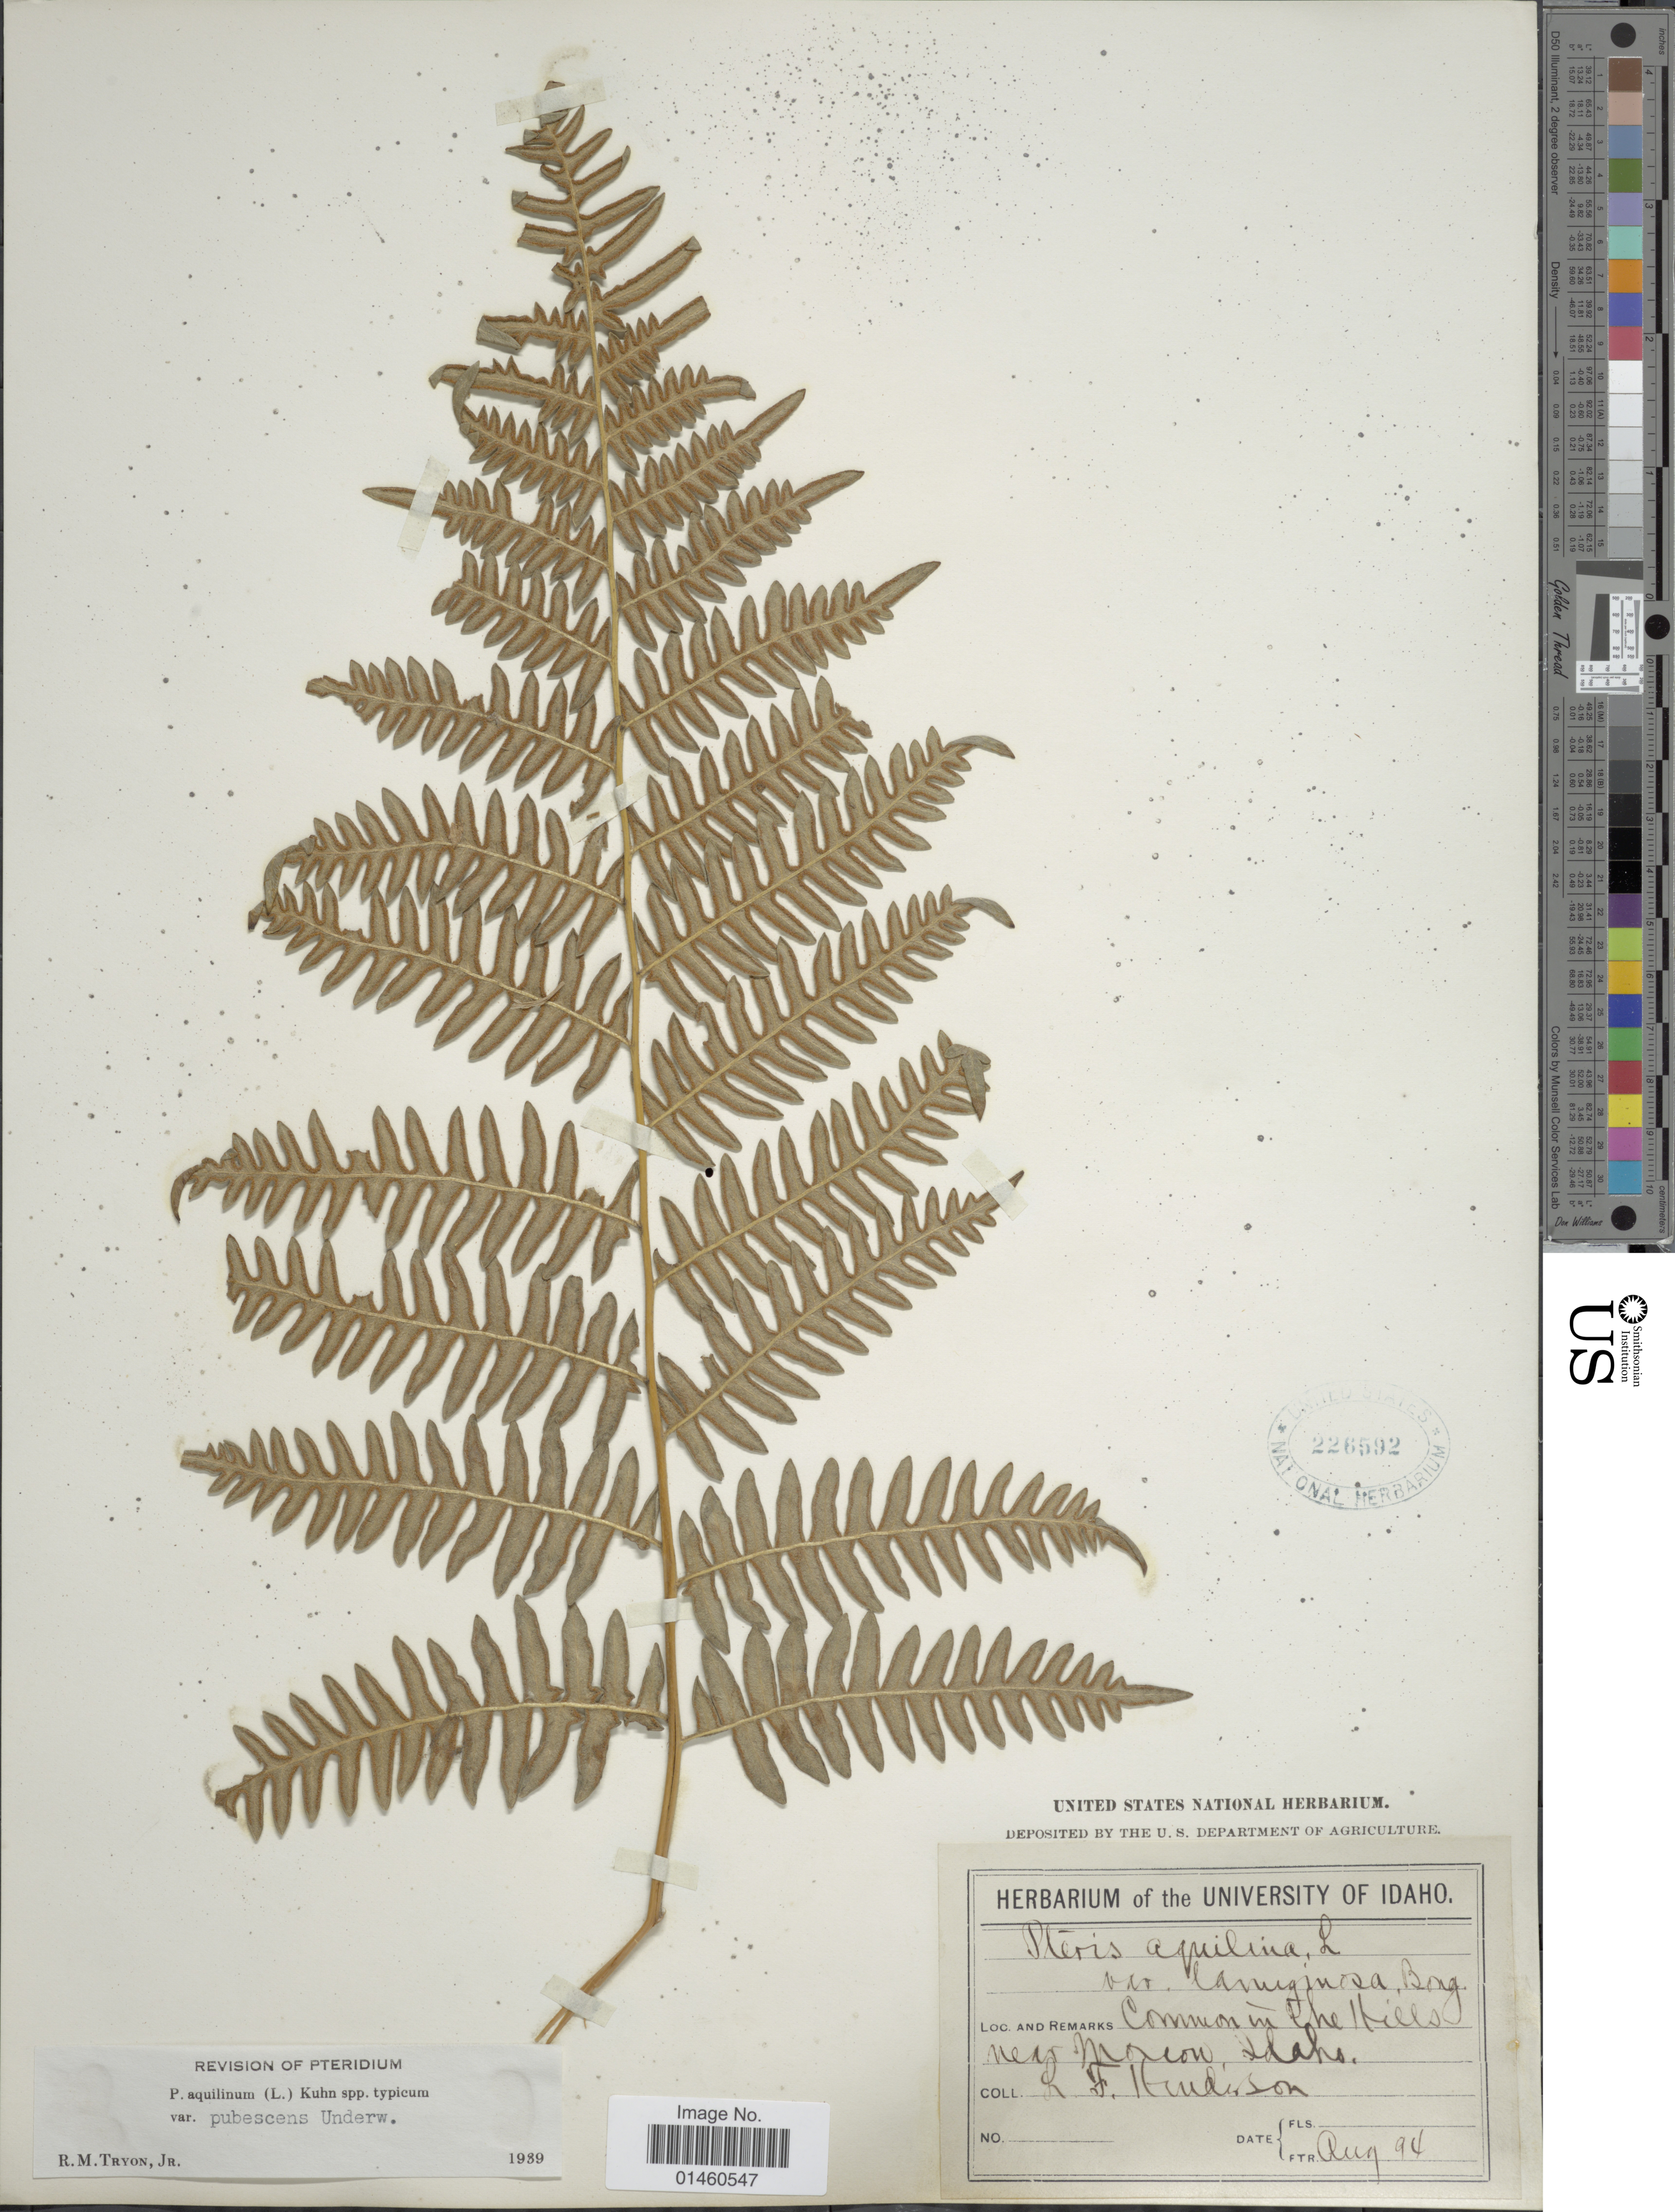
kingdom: Plantae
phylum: Tracheophyta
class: Polypodiopsida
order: Polypodiales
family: Dennstaedtiaceae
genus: Pteridium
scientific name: Pteridium pubescens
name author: (Underw.) Christenh.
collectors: L. F. Hudson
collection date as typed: Transcribed d/m/y: /8/94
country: United States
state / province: Idaho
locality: Common in the hills near Morrow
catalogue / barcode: US 226592